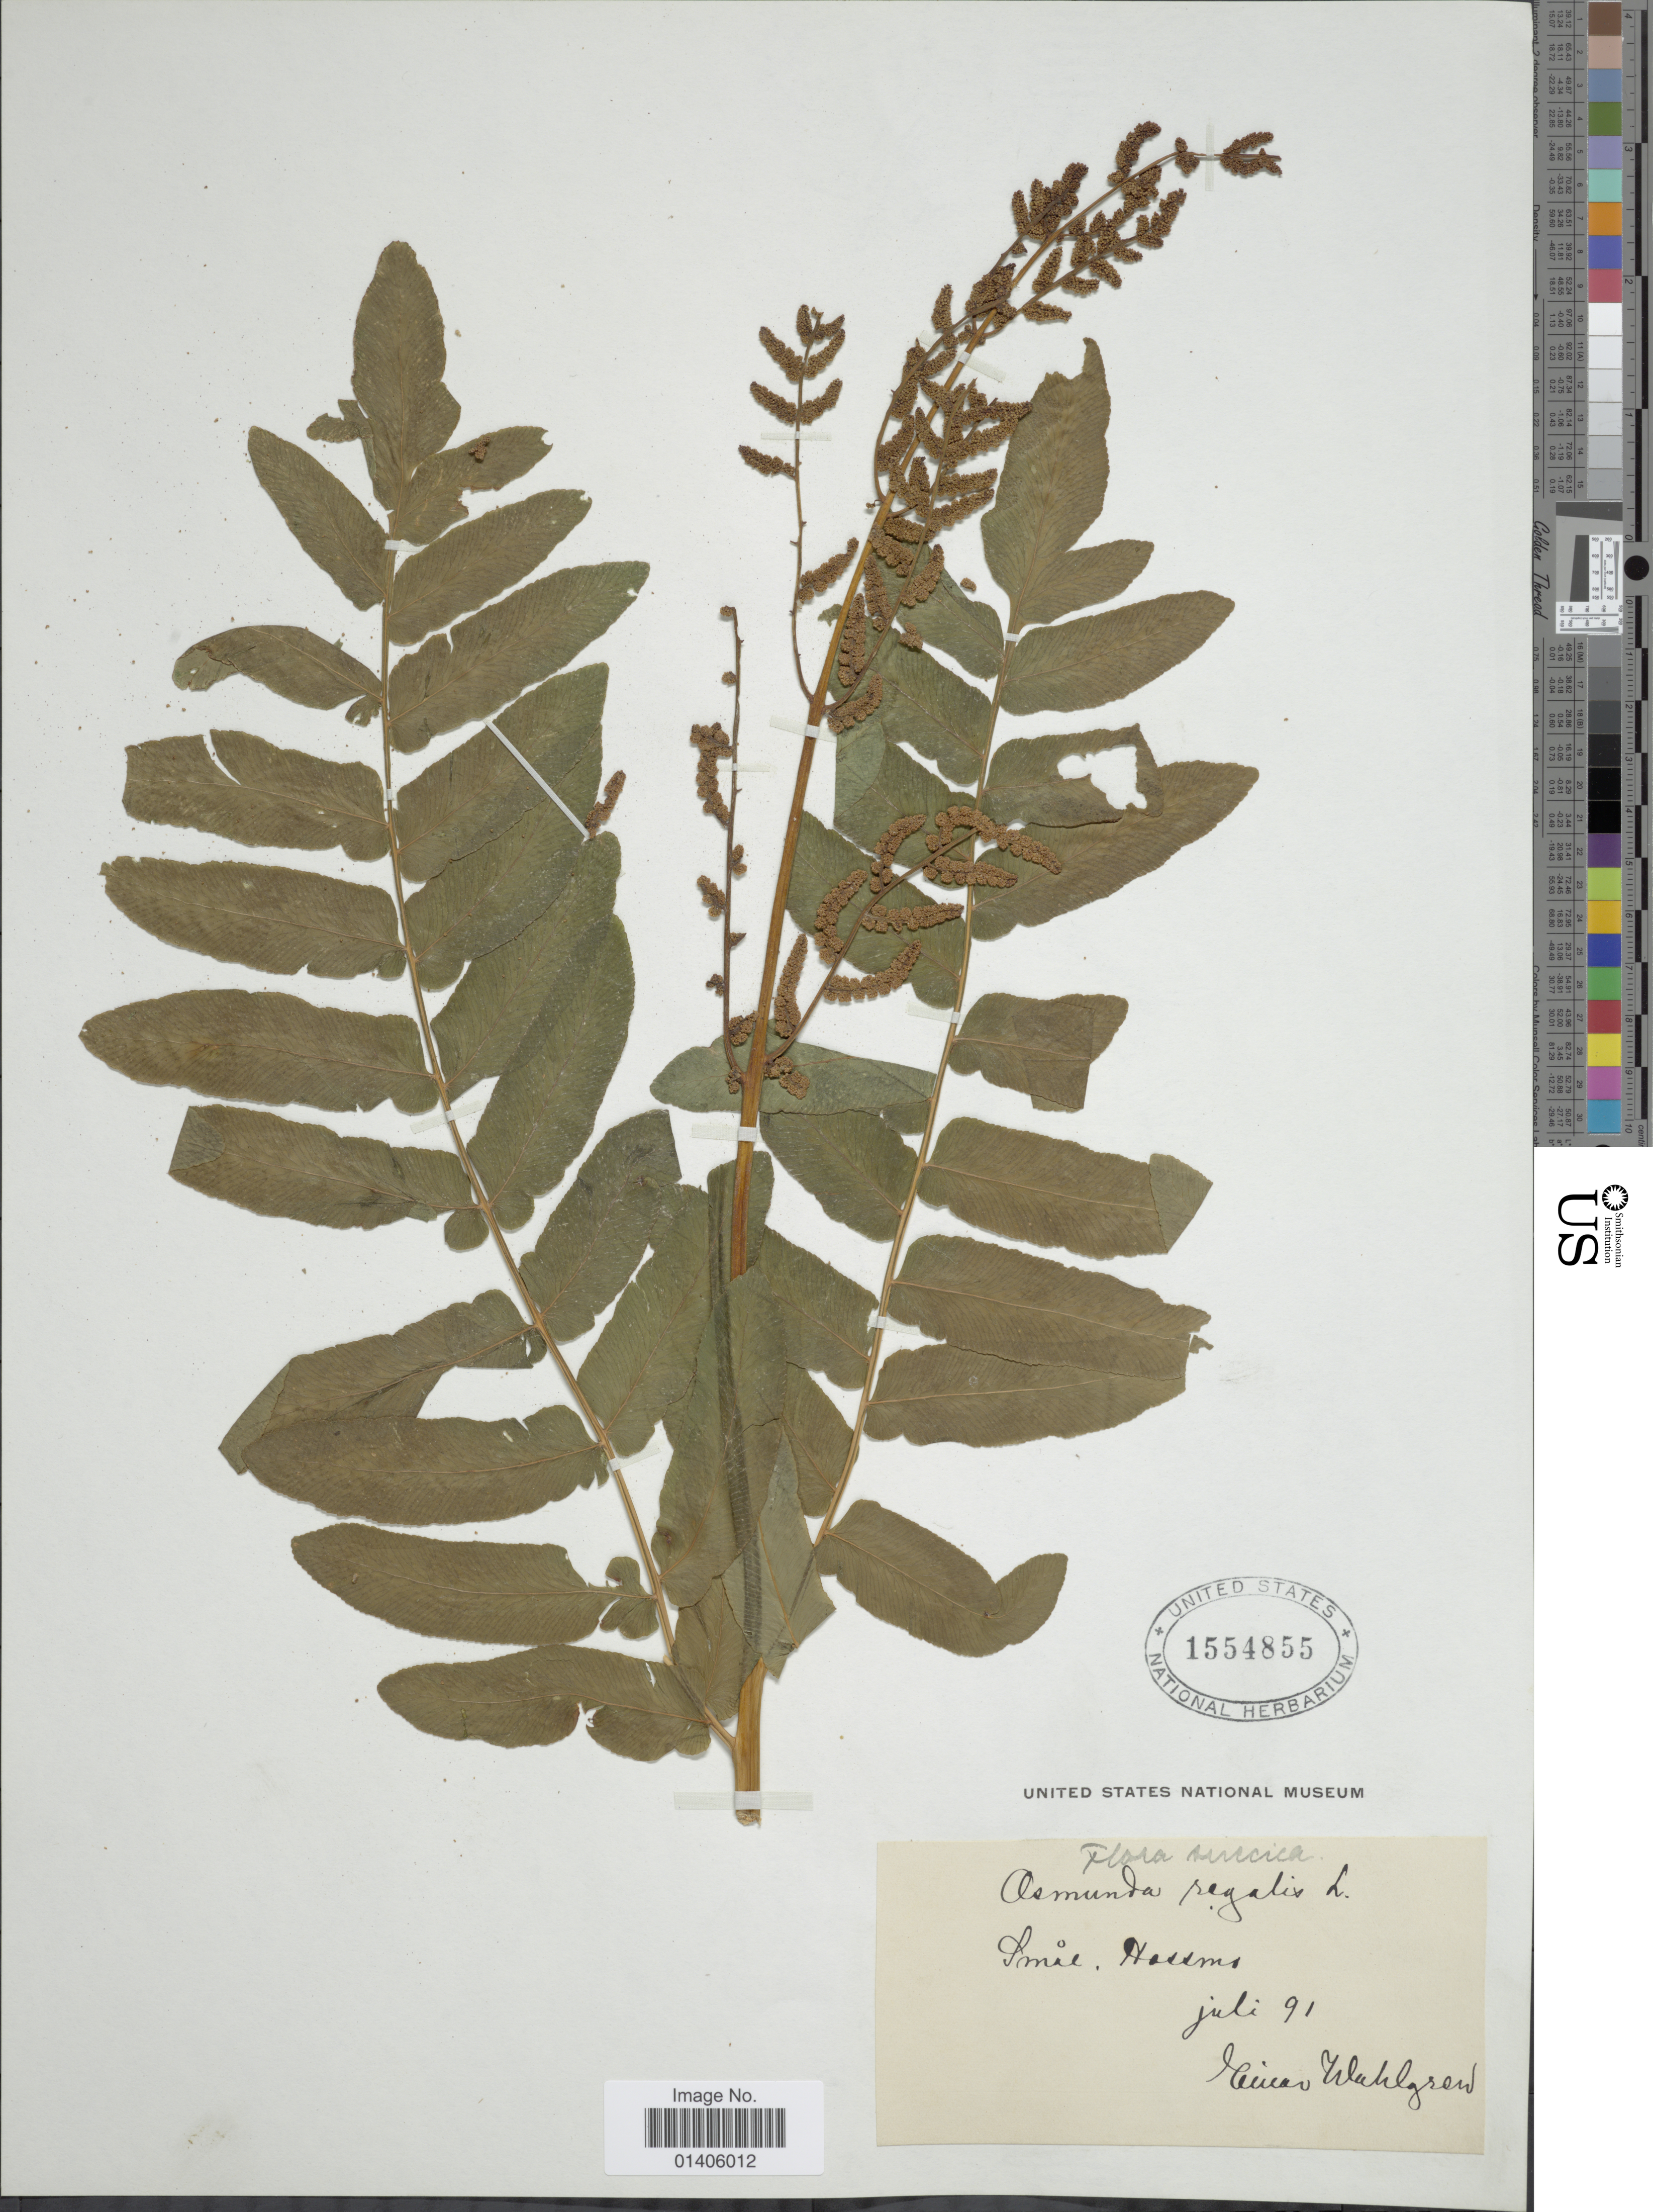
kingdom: Plantae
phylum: Tracheophyta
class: Polypodiopsida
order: Osmundales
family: Osmundaceae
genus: Osmunda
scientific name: Osmunda regalis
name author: L.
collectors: V. Wahlgren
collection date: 1891-07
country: Sweden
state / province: Kalmar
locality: Småland. Hossmo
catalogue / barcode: US 1554855